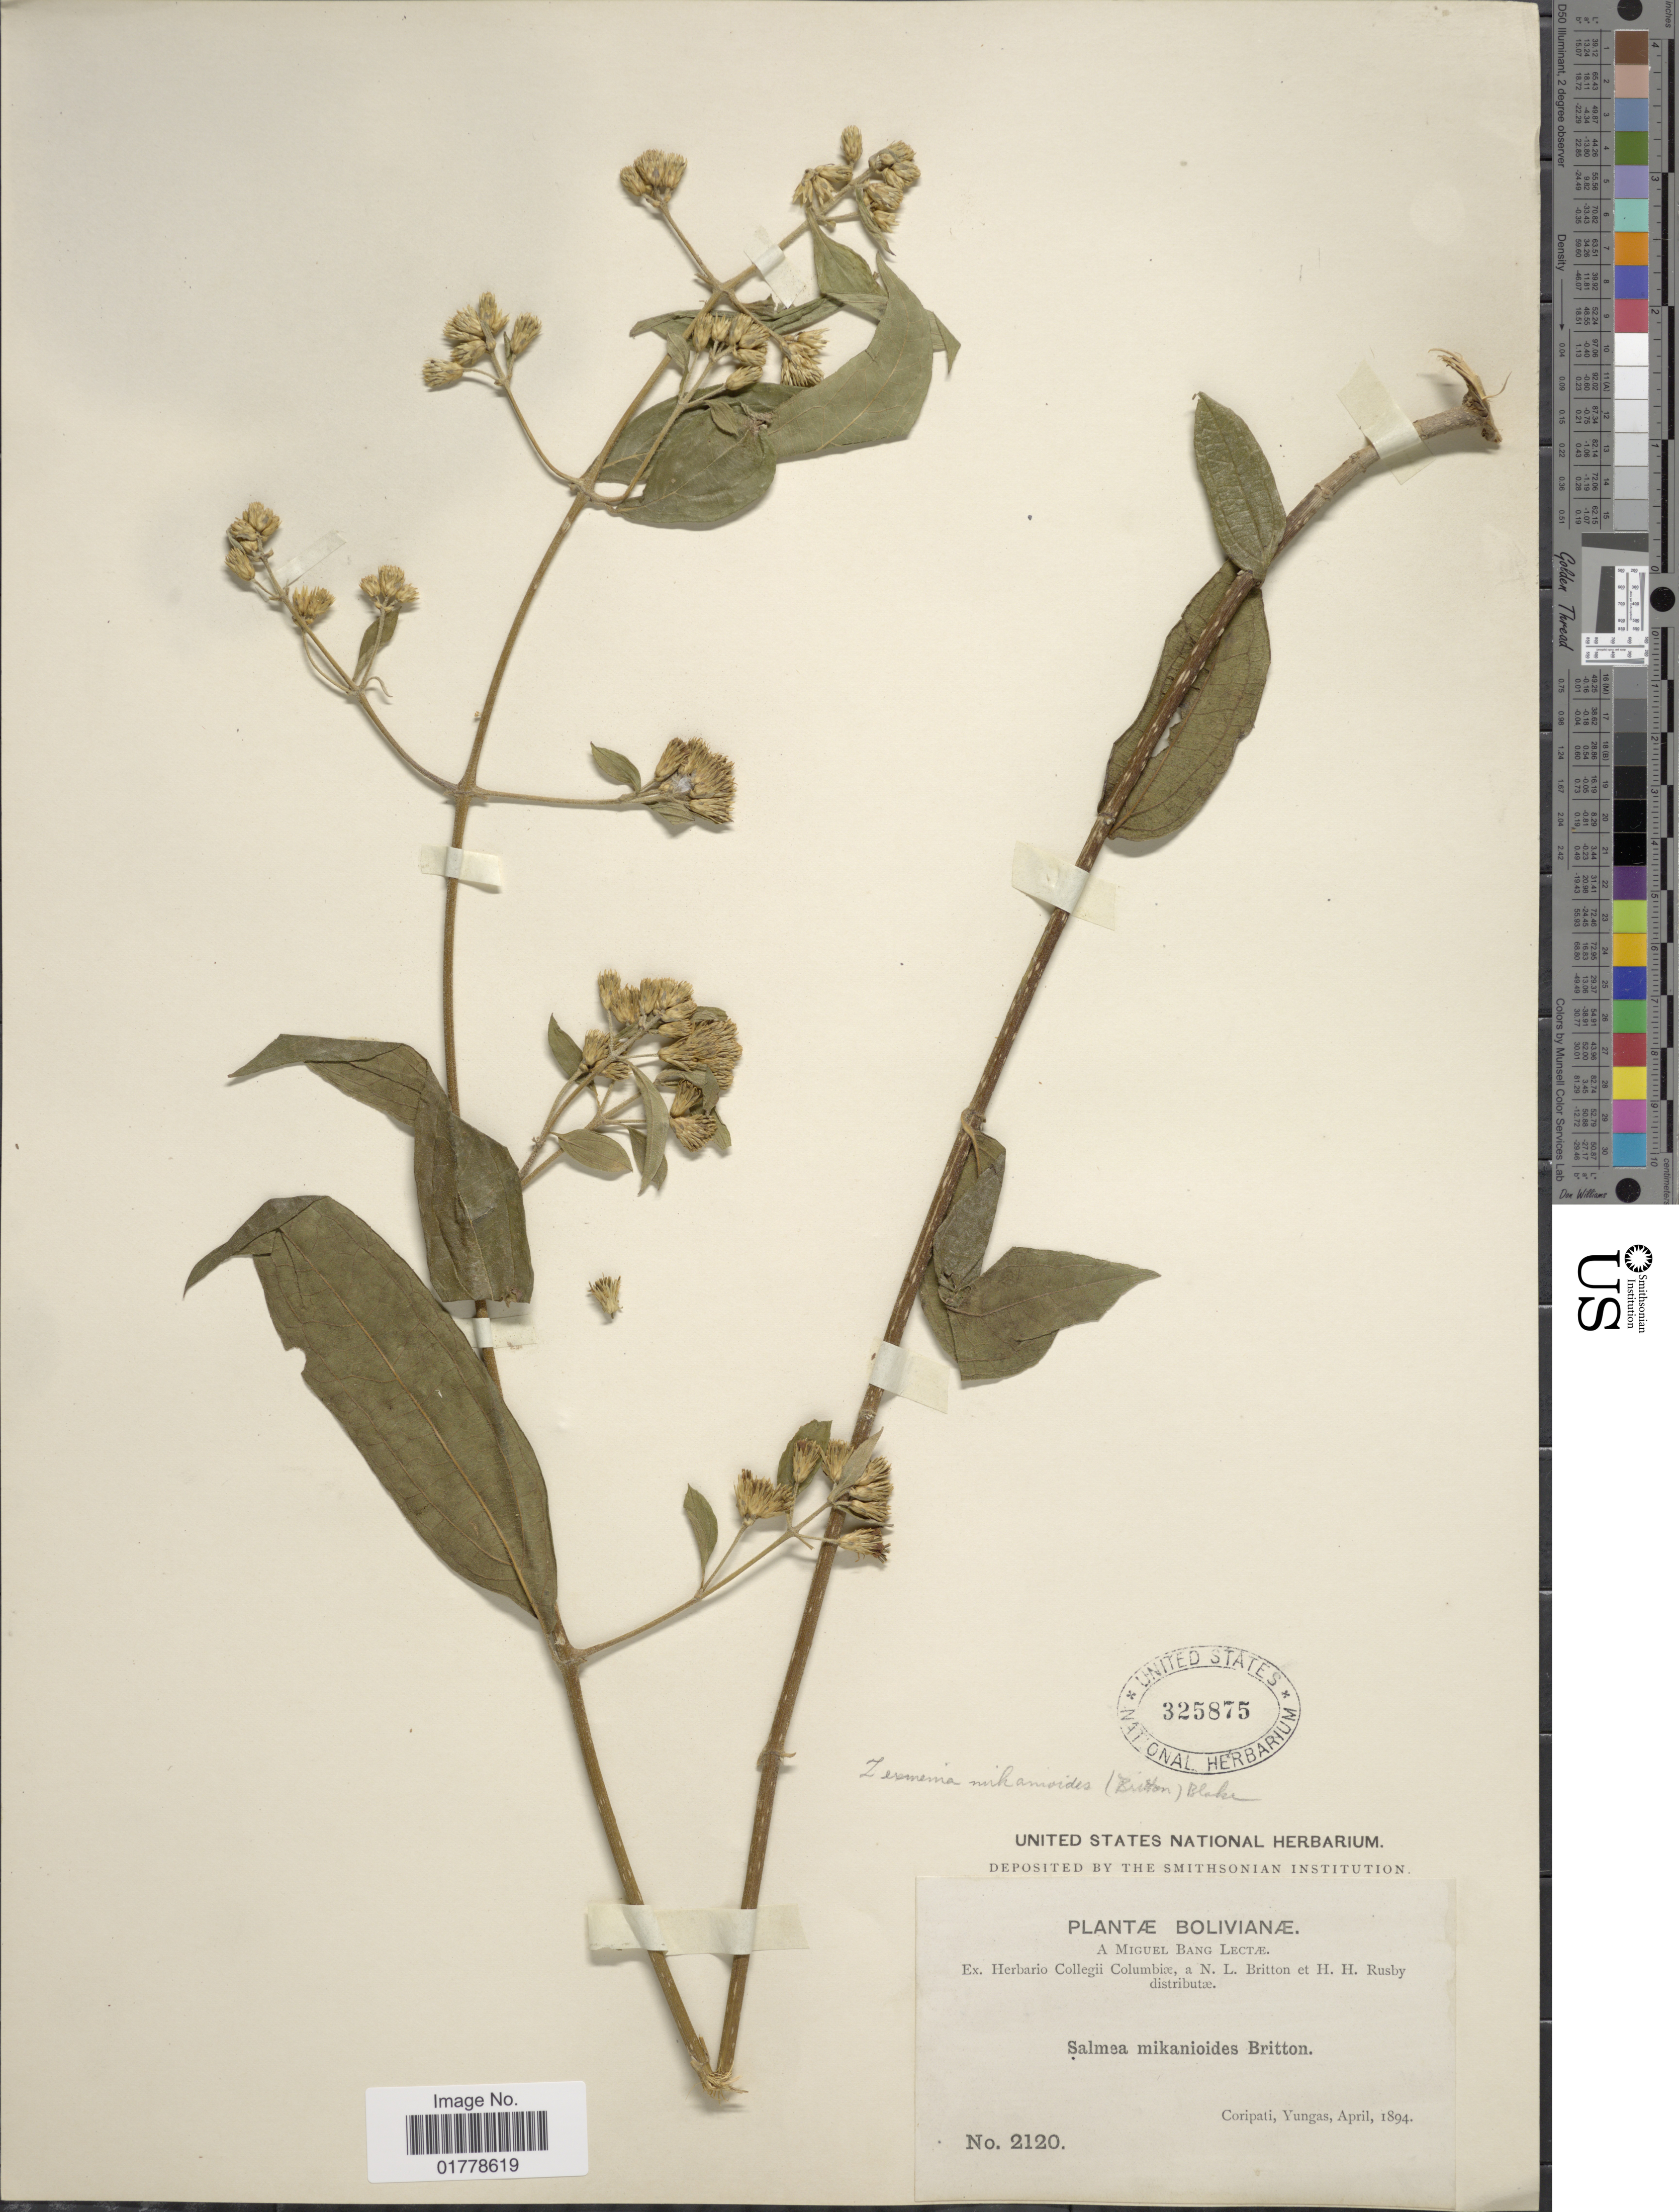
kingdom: Plantae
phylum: Tracheophyta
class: Magnoliopsida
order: Asterales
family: Asteraceae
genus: Oblivia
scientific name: Oblivia mikanioides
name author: (Britton) Strother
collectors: M. Bang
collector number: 2120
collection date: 1894-04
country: Bolivia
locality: Coripati, Yungas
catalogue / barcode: US 325875